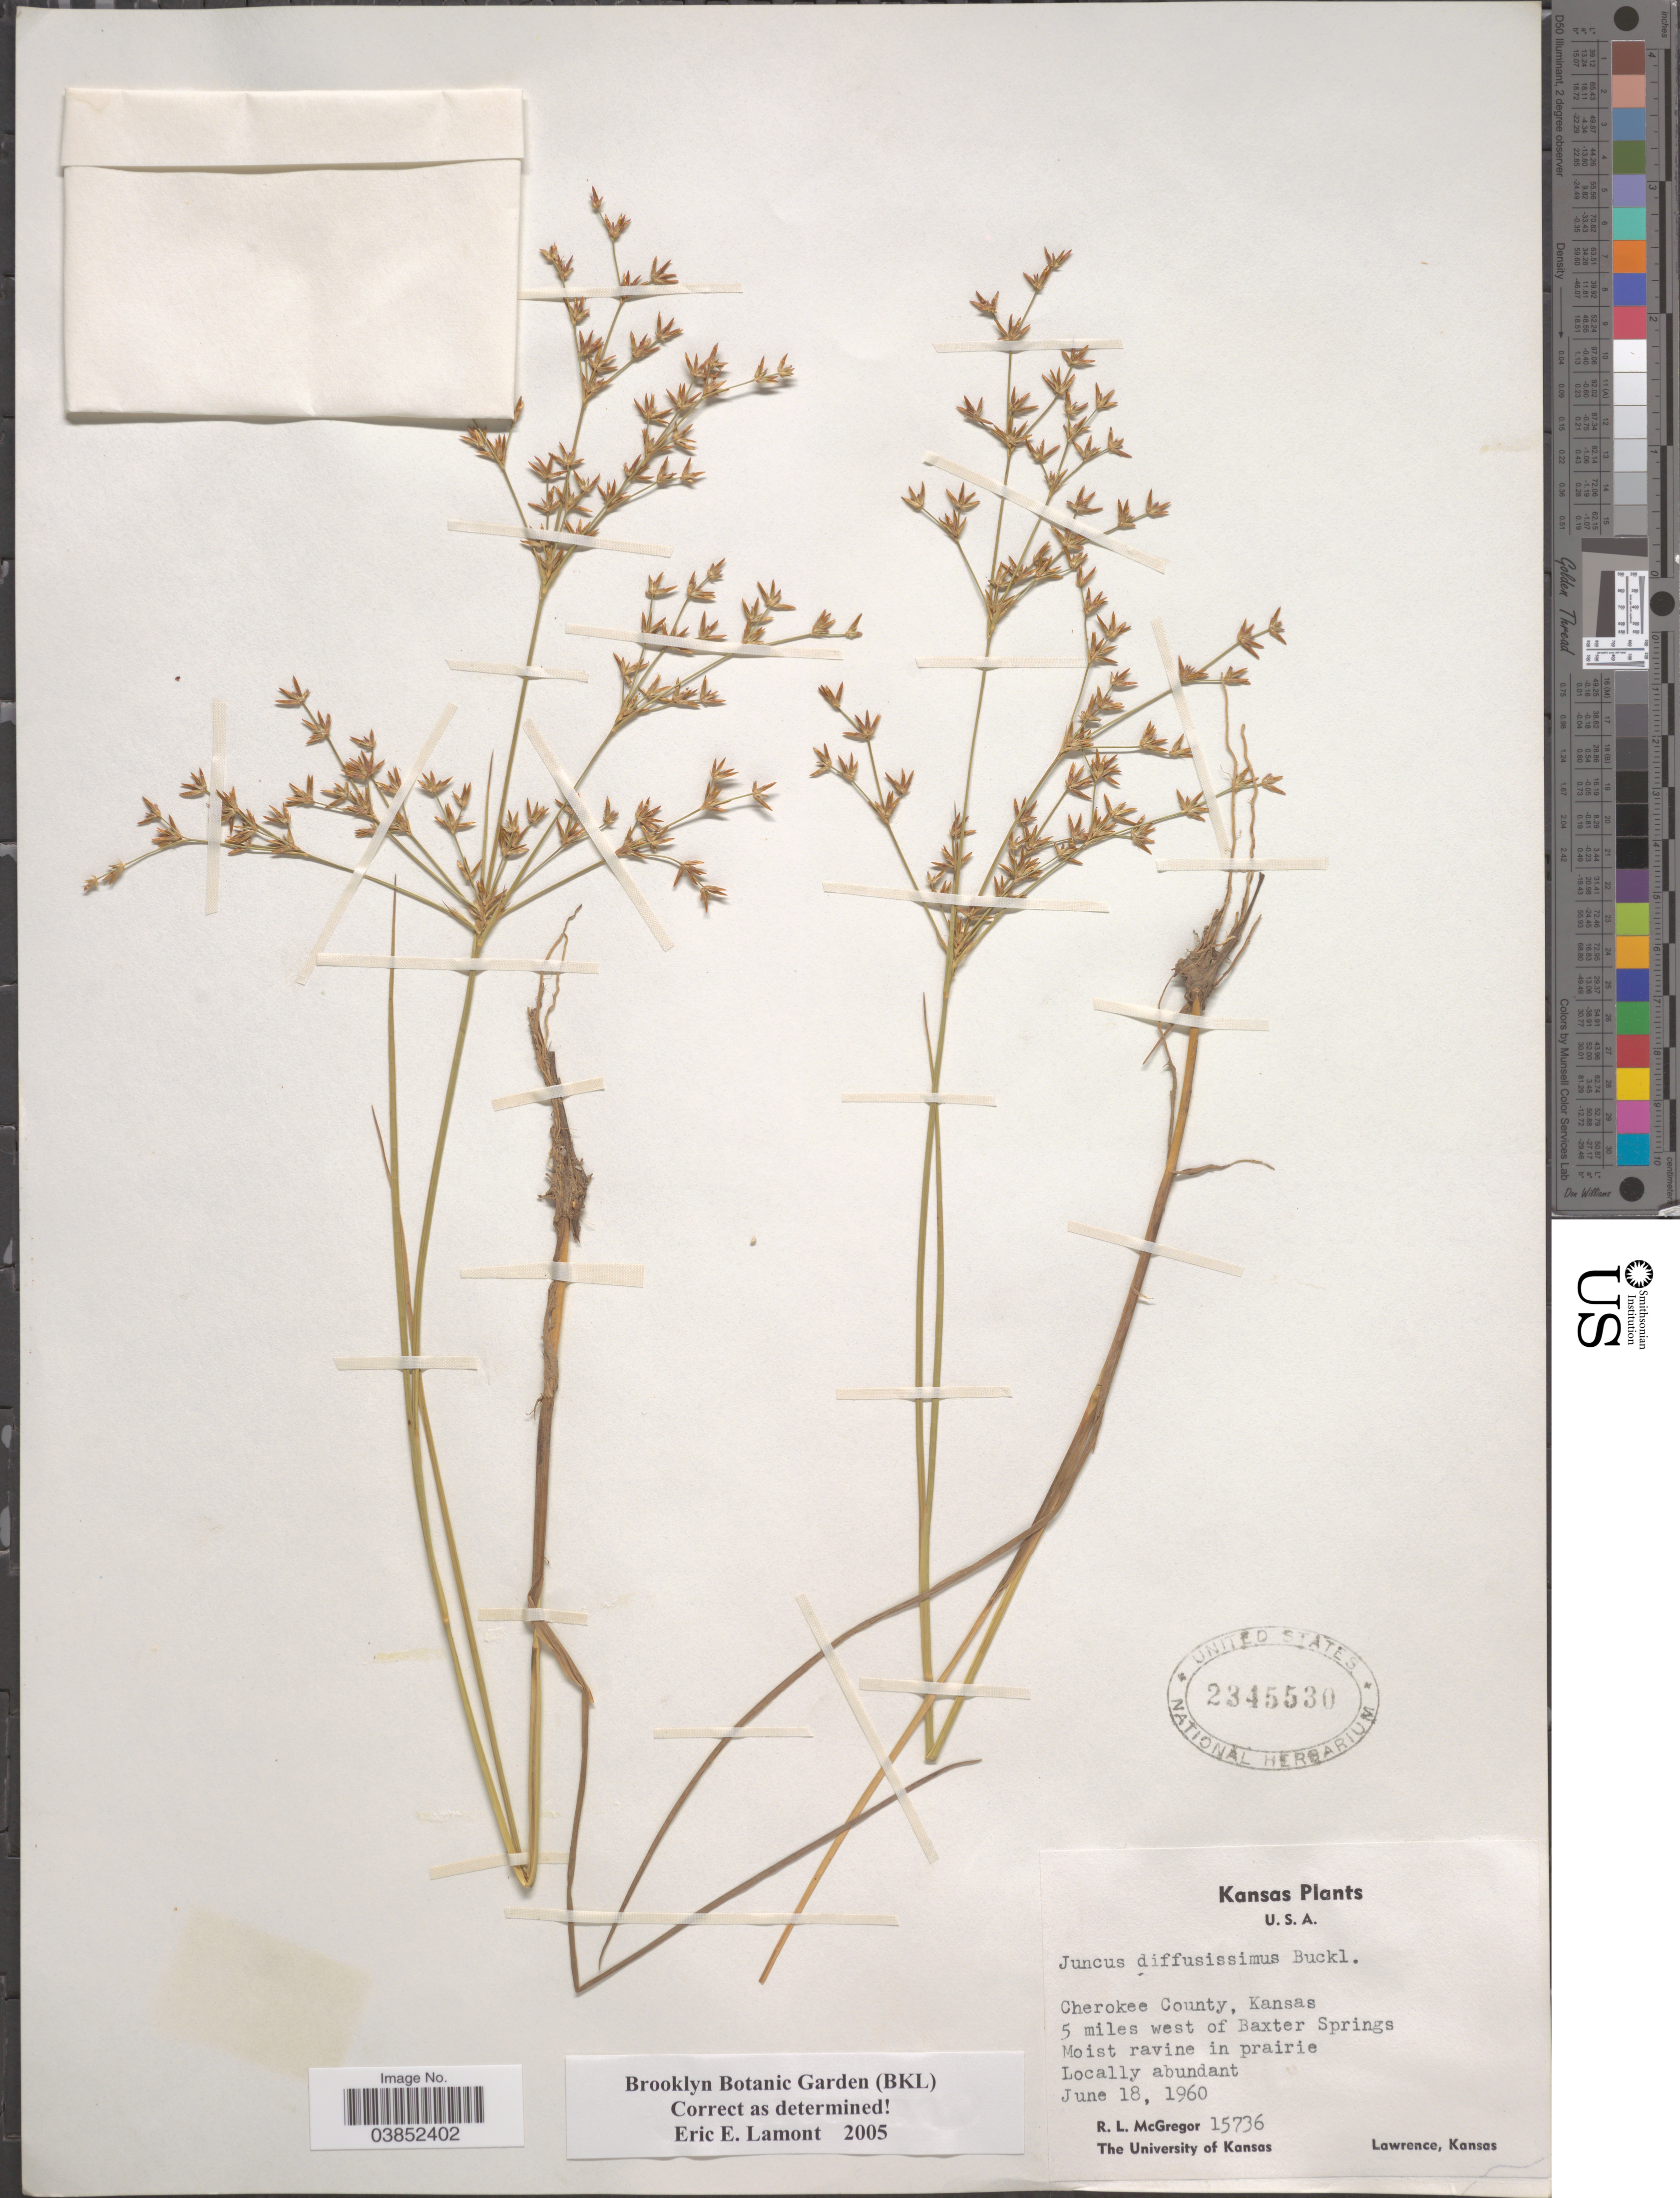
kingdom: Plantae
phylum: Tracheophyta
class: Liliopsida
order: Poales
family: Juncaceae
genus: Juncus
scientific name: Juncus diffusissimus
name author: Buckley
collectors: R. McGregor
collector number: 15736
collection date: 1960-06-18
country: United States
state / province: Kansas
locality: Cherokee County. 5 miles west of Baxter Springs.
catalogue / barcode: US 2345530